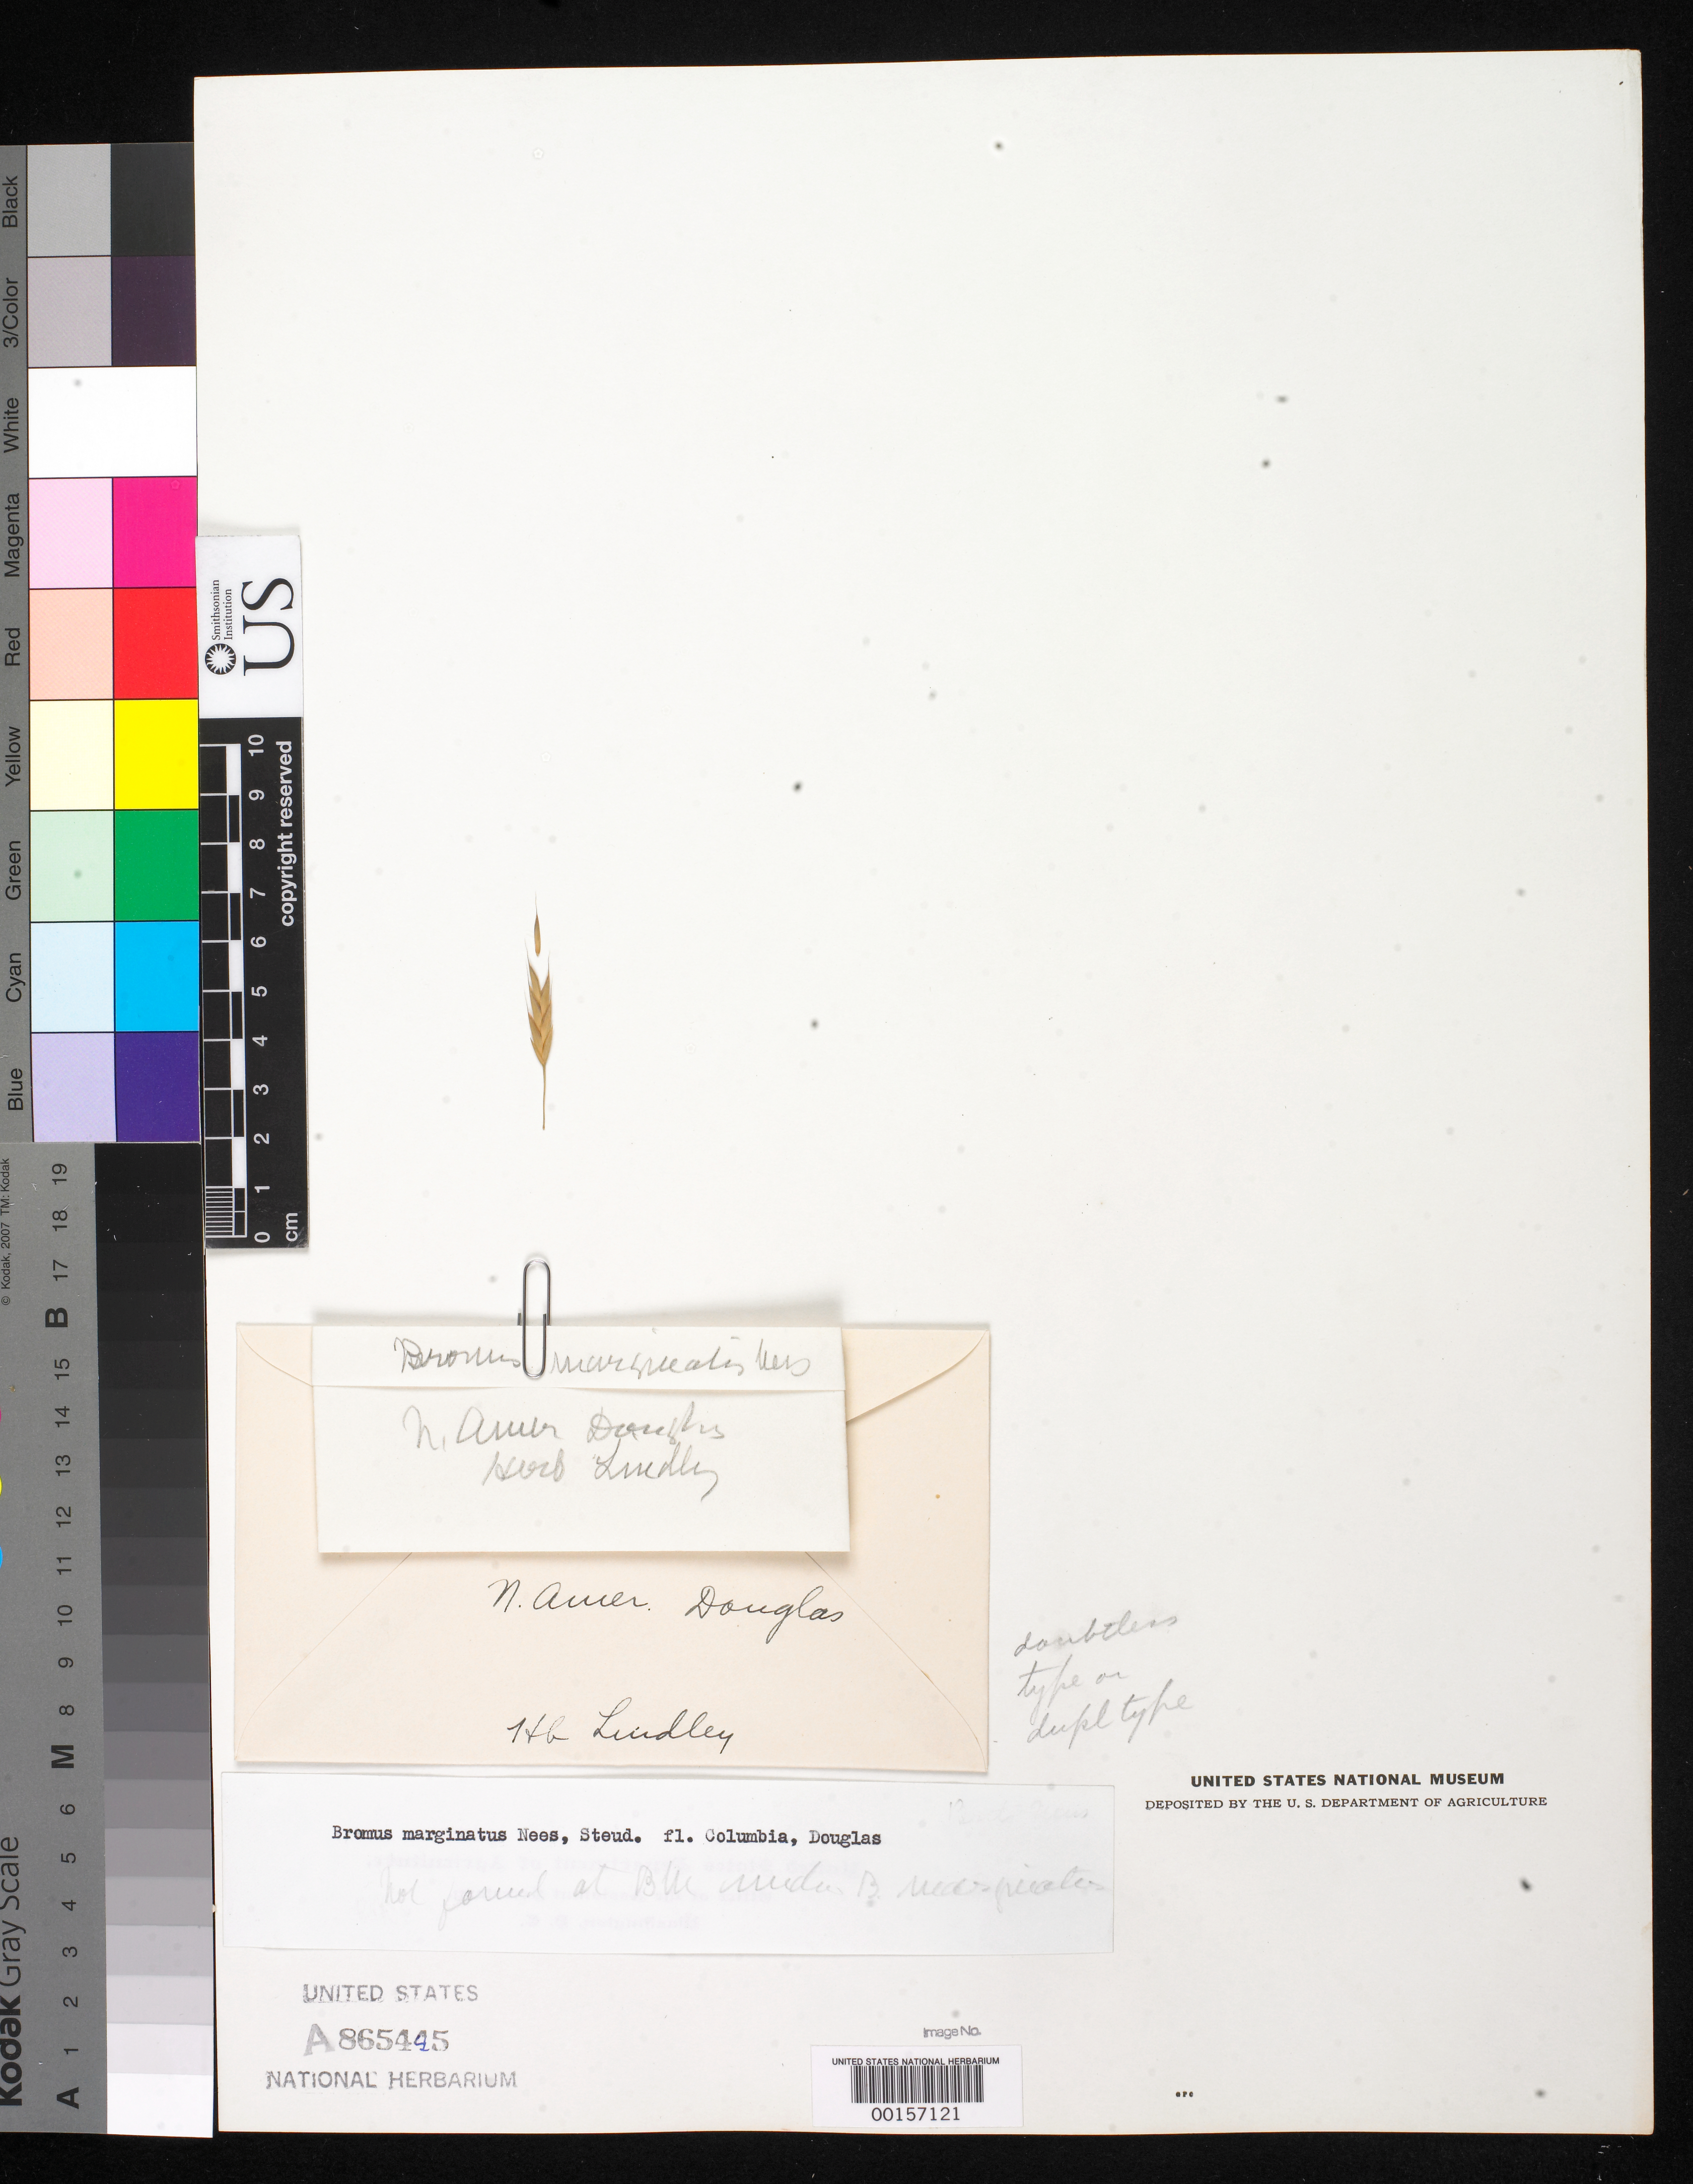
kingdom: Plantae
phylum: Tracheophyta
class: Liliopsida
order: Poales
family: Poaceae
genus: Bromus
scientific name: Bromus marginatus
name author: Nees ex Steud.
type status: Type Fragment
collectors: D. Douglas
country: Canada / United States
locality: Columbia River.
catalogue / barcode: US 865445A